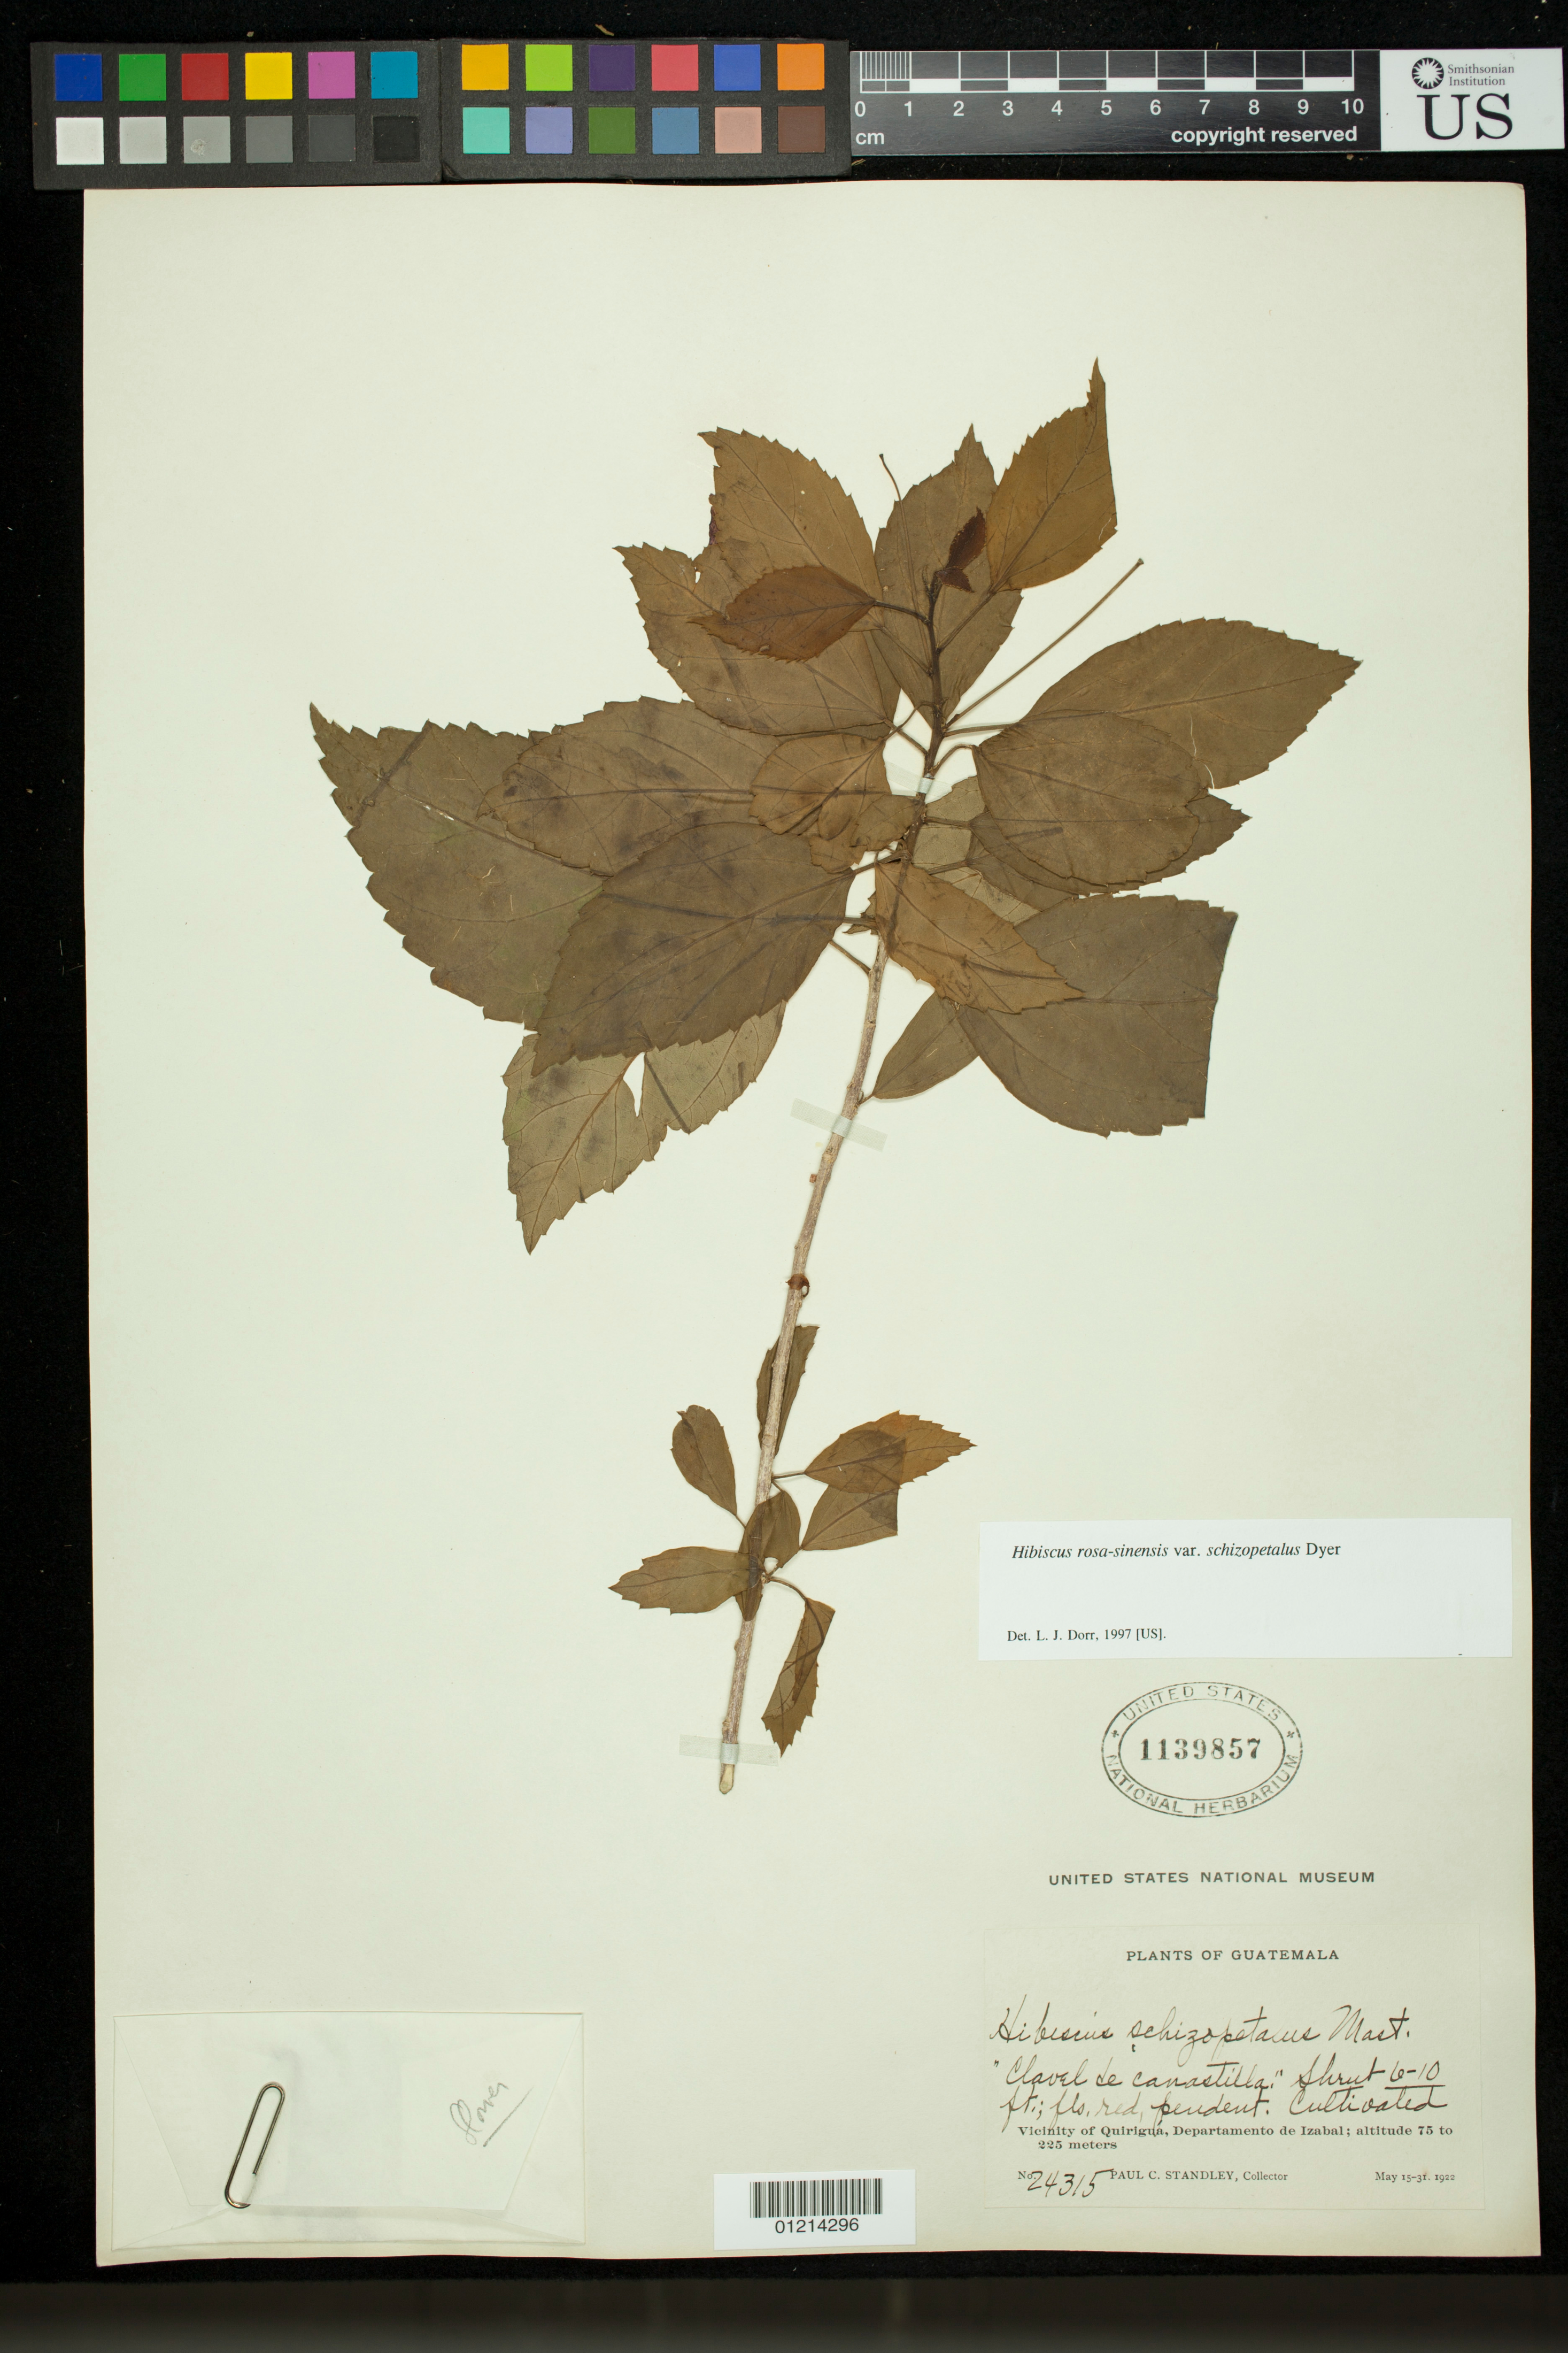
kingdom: Plantae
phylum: Tracheophyta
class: Magnoliopsida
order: Malvales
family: Malvaceae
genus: Hibiscus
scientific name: Hibiscus rosa-sinensis var. schizopetalus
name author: Dyer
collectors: P. C. Standley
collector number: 24315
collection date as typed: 1922-05-15/1922-05-31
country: Guatemala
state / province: Izabal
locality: Vicinity of Quiriguá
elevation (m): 75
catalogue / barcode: US 1139857